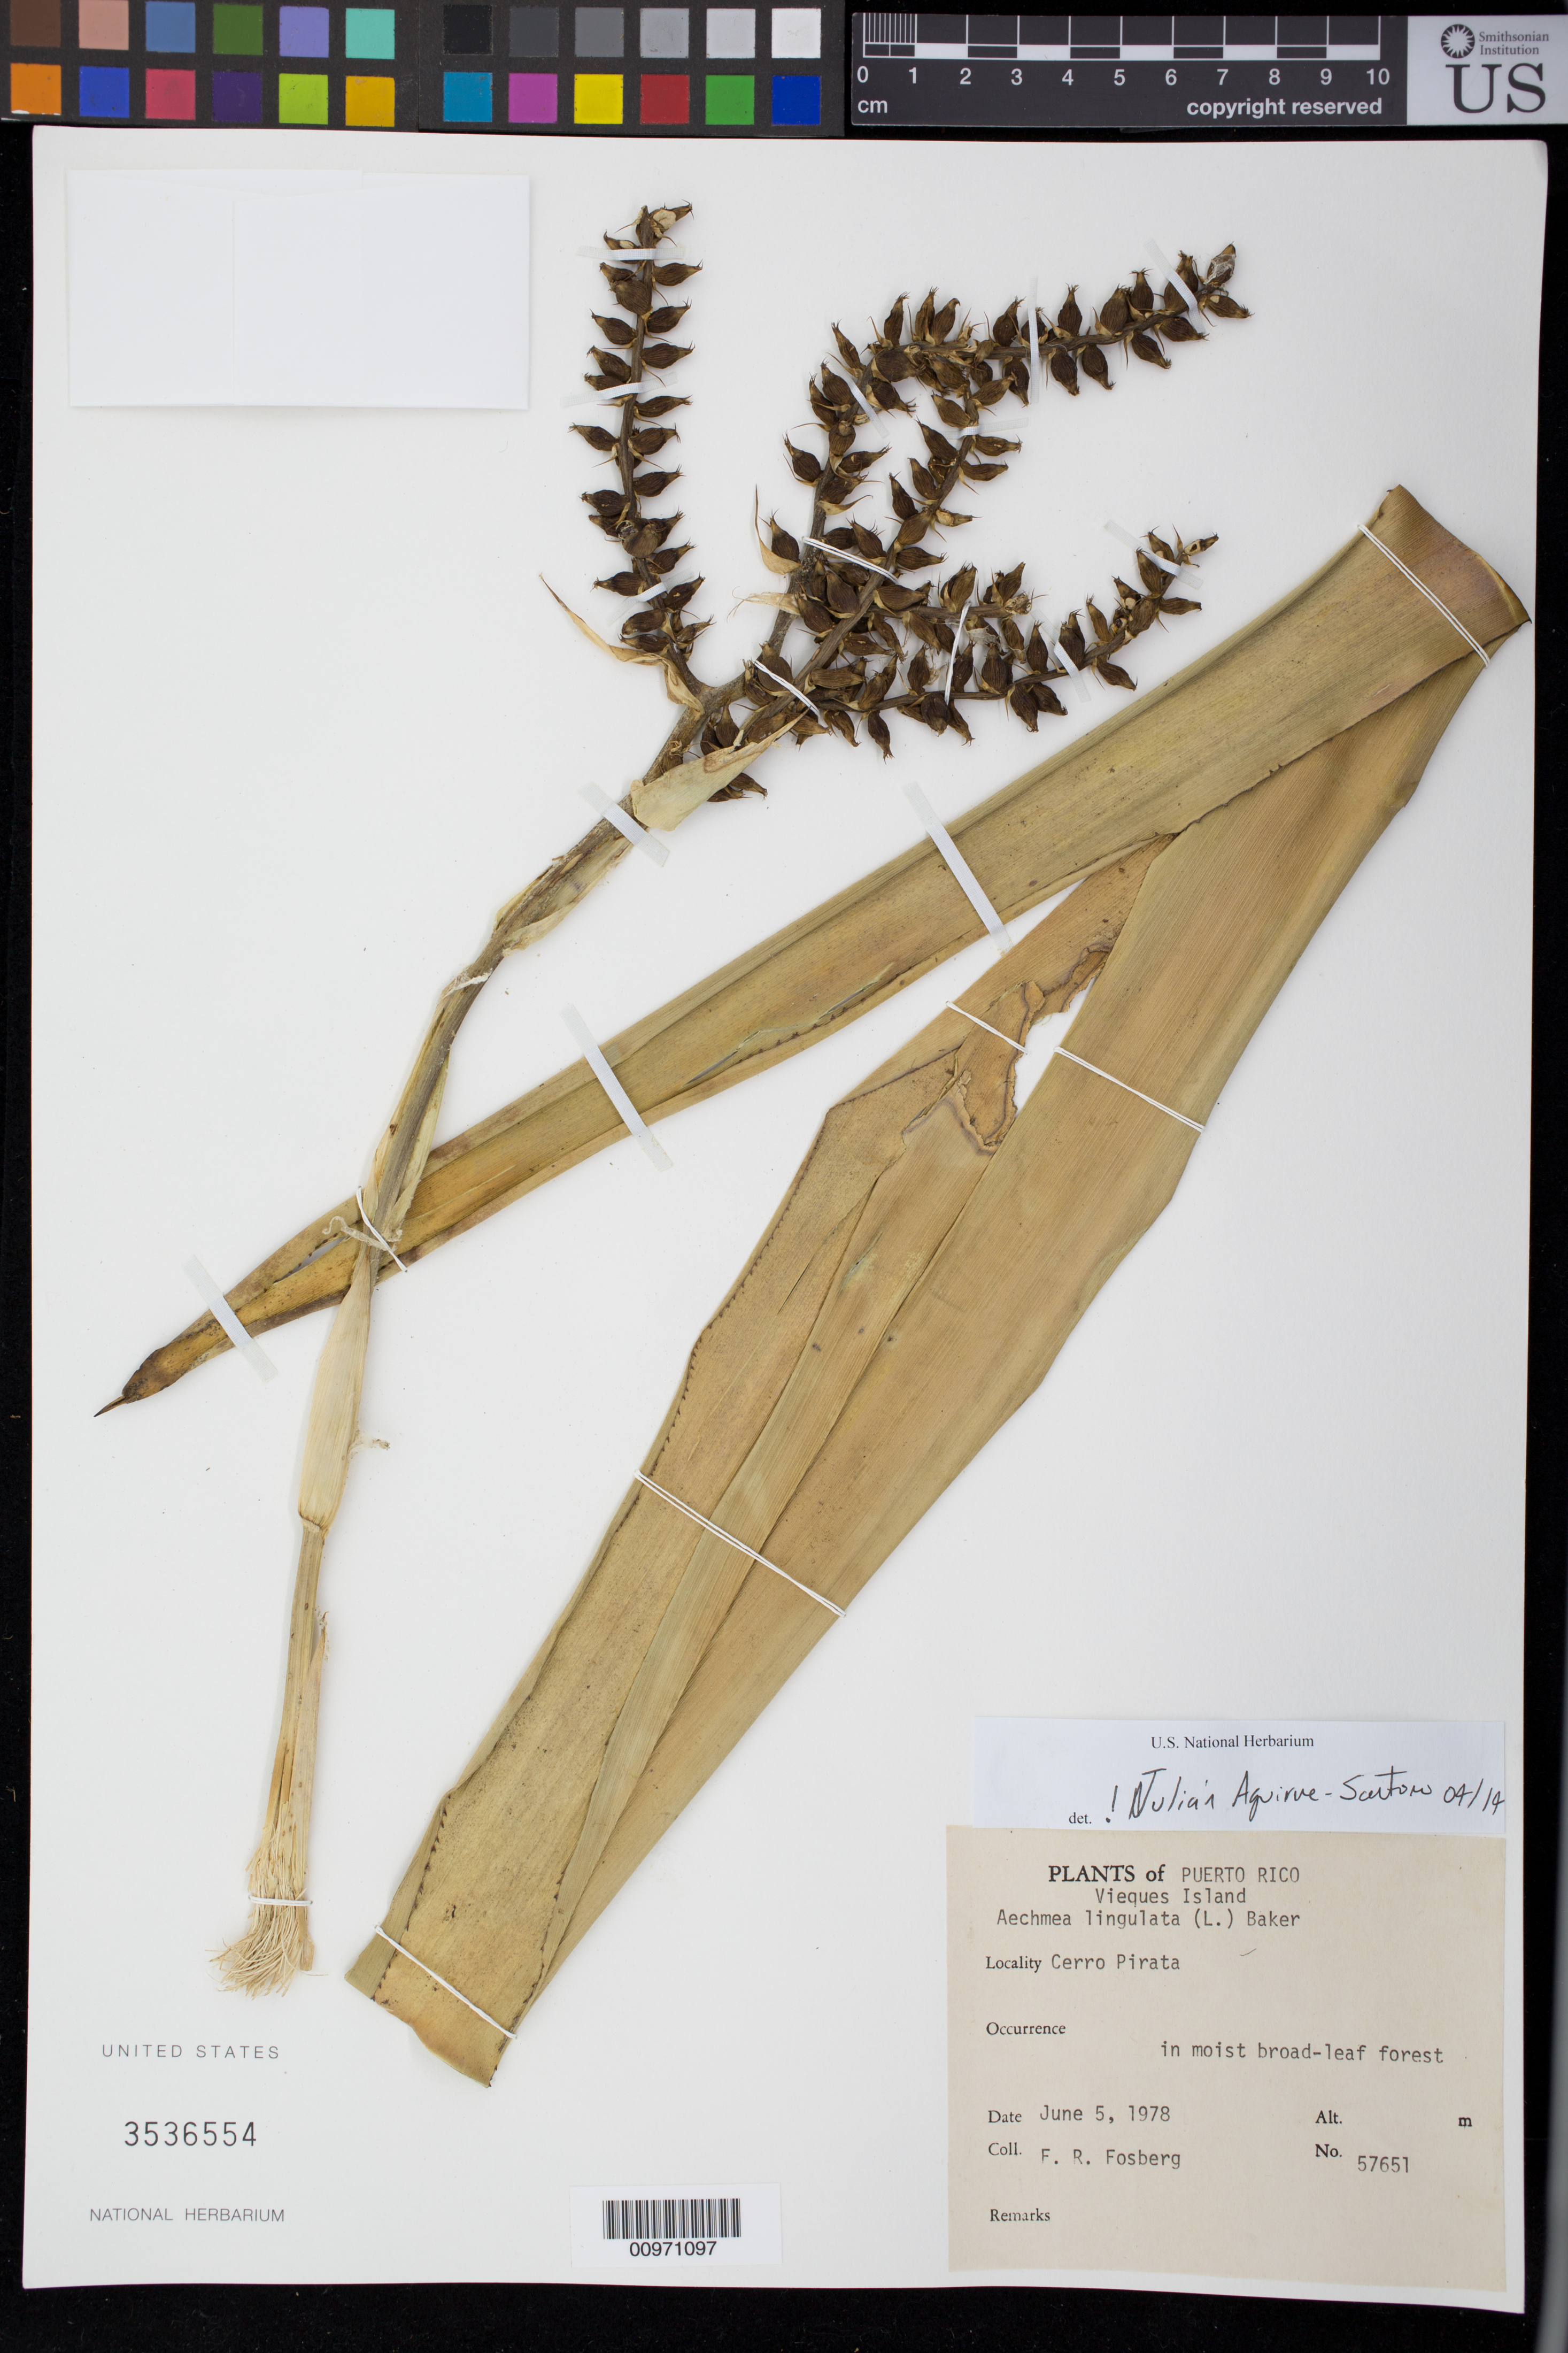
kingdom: Plantae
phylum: Tracheophyta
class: Liliopsida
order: Poales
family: Bromeliaceae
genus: Wittmackia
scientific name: Wittmackia lingulata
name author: (L.) Mez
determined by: Strong, Mark T., (BOT), Smithsonian Institution - National Museum of Natural History (UNITED STATES)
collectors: F. R. Fosberg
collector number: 57651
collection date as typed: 05 Jun 1978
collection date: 1978-06-05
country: Puerto Rico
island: Vieques I.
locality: Cerro Pirata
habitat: In moist broadleaf forest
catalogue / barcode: US 3536554